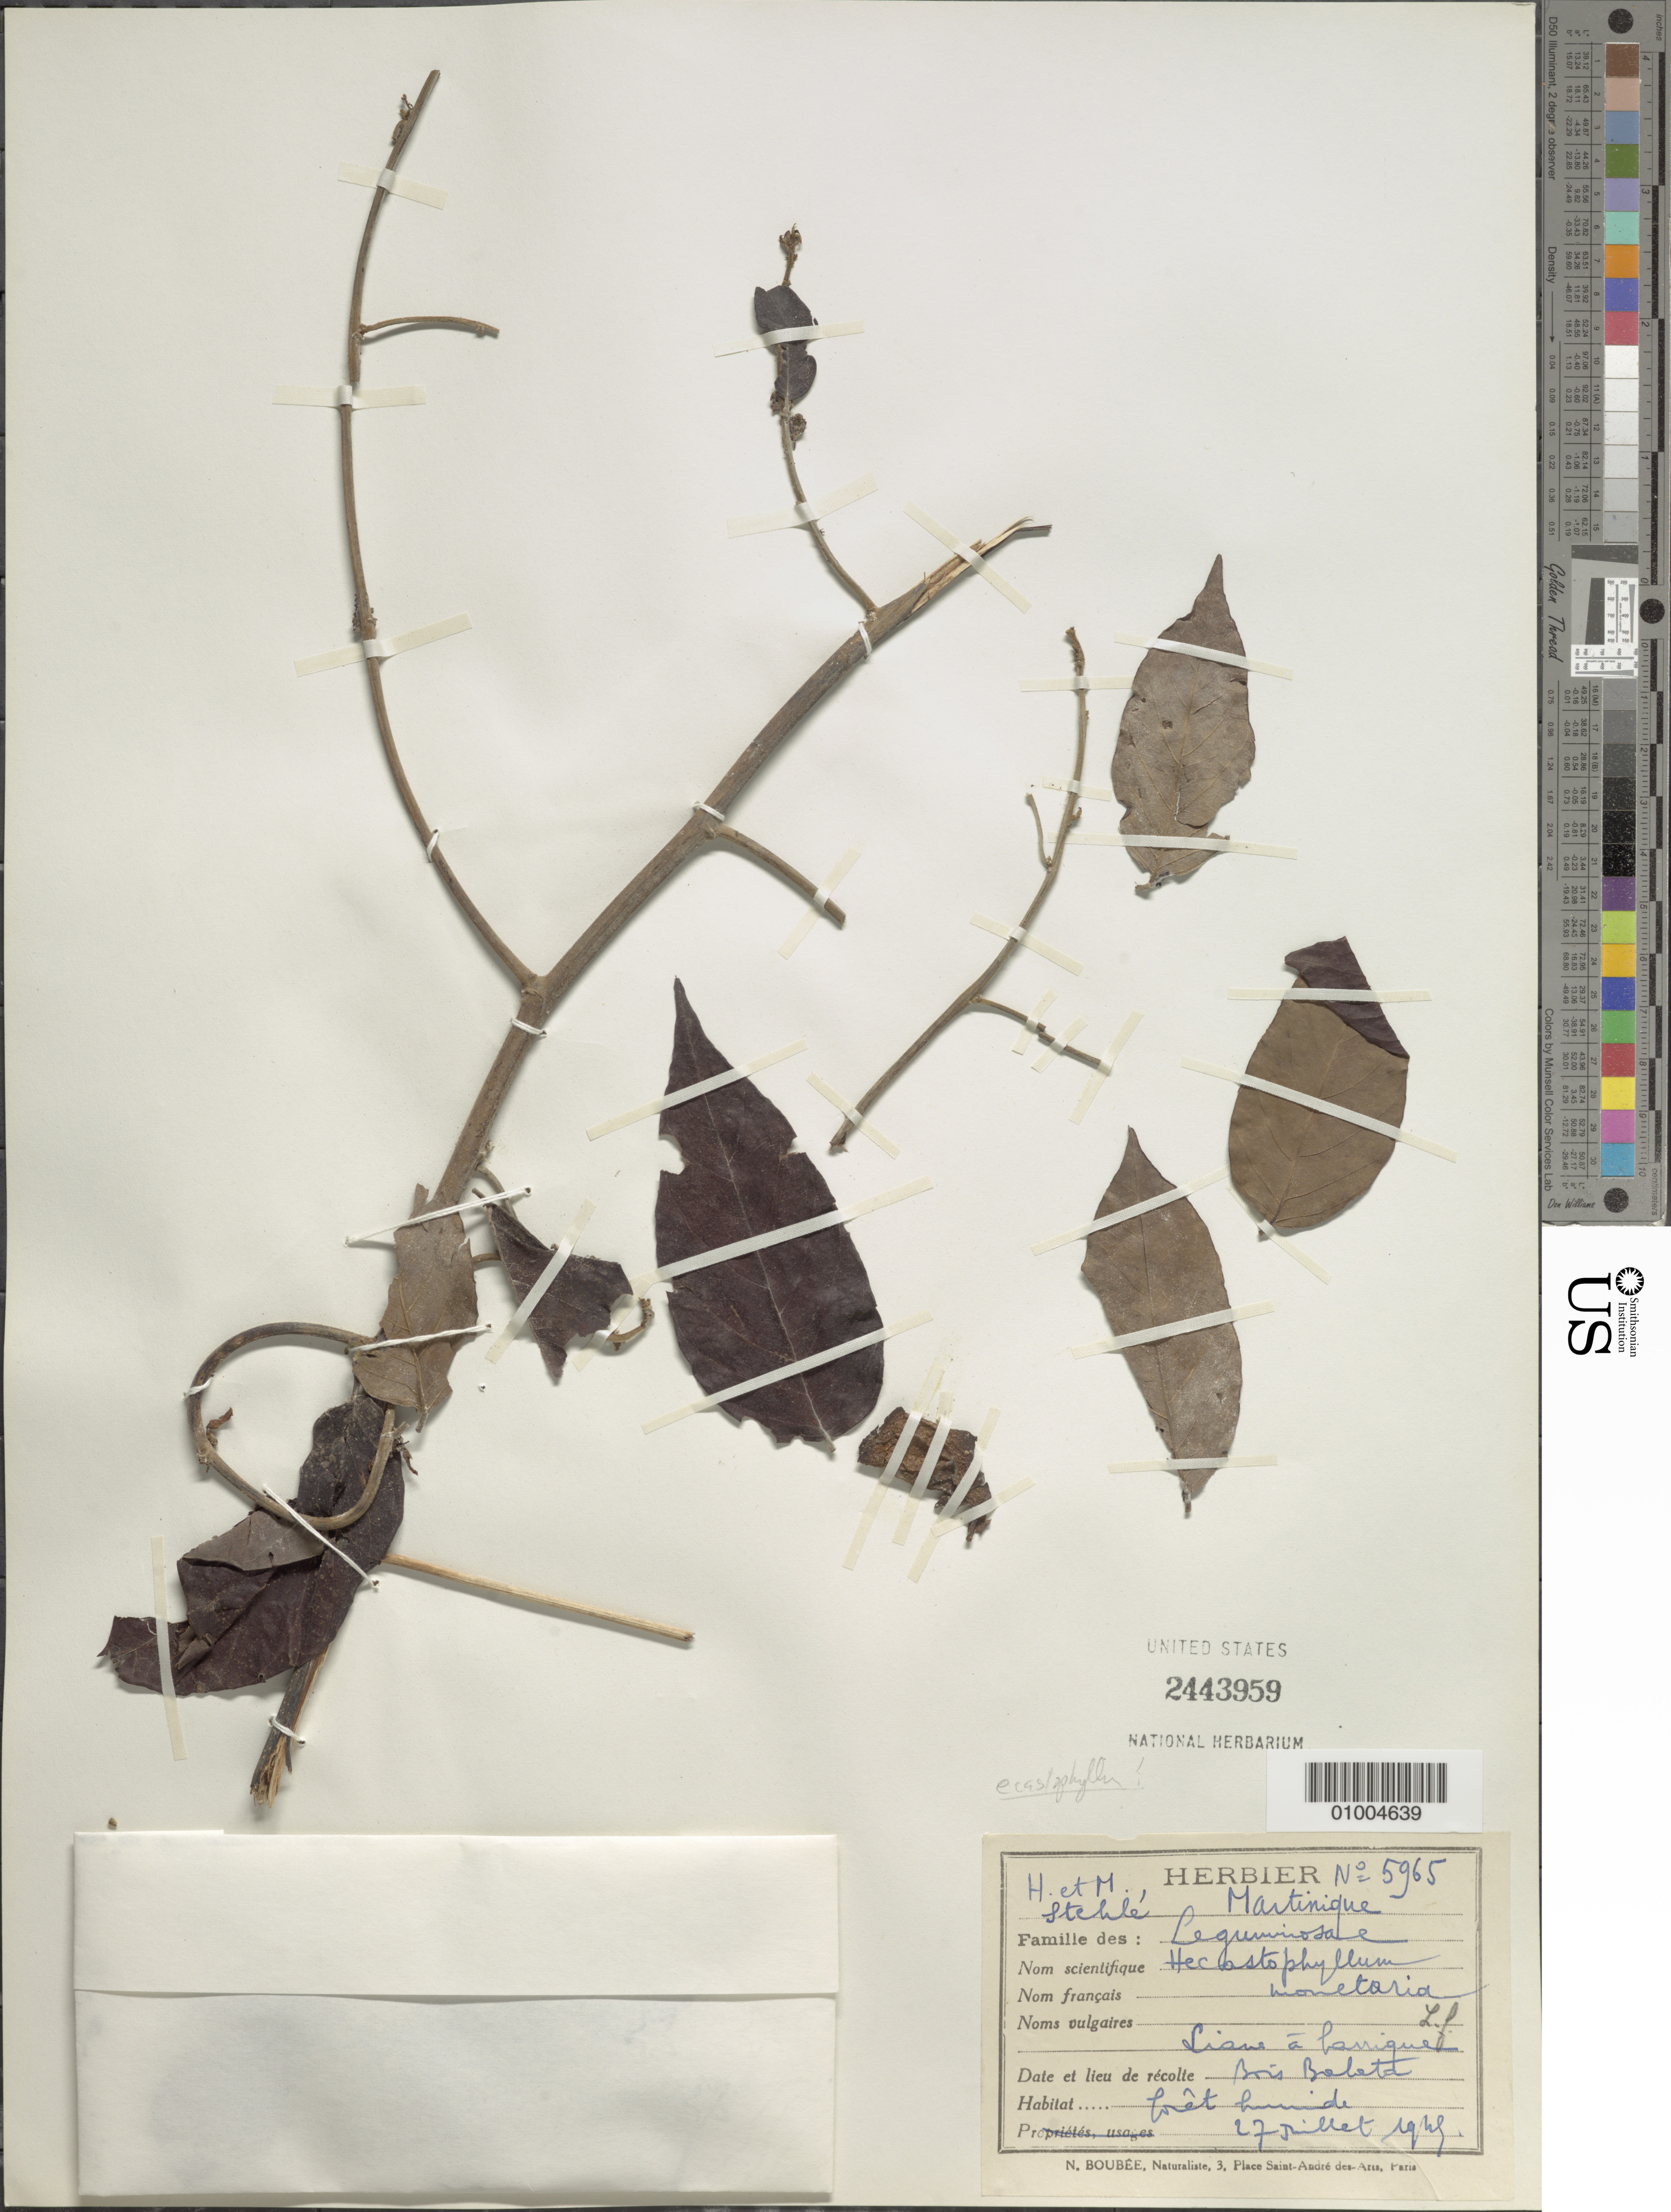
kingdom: Plantae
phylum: Tracheophyta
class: Magnoliopsida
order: Fabales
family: Fabaceae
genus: Dalbergia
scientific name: Dalbergia ecastaphyllum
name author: (L.) Taub.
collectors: H. Stehlé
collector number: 5965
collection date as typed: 27 Jul 1914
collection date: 1914-07-27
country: Martinique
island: Martinique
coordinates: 0 N, 0 E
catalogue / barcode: US 2443959